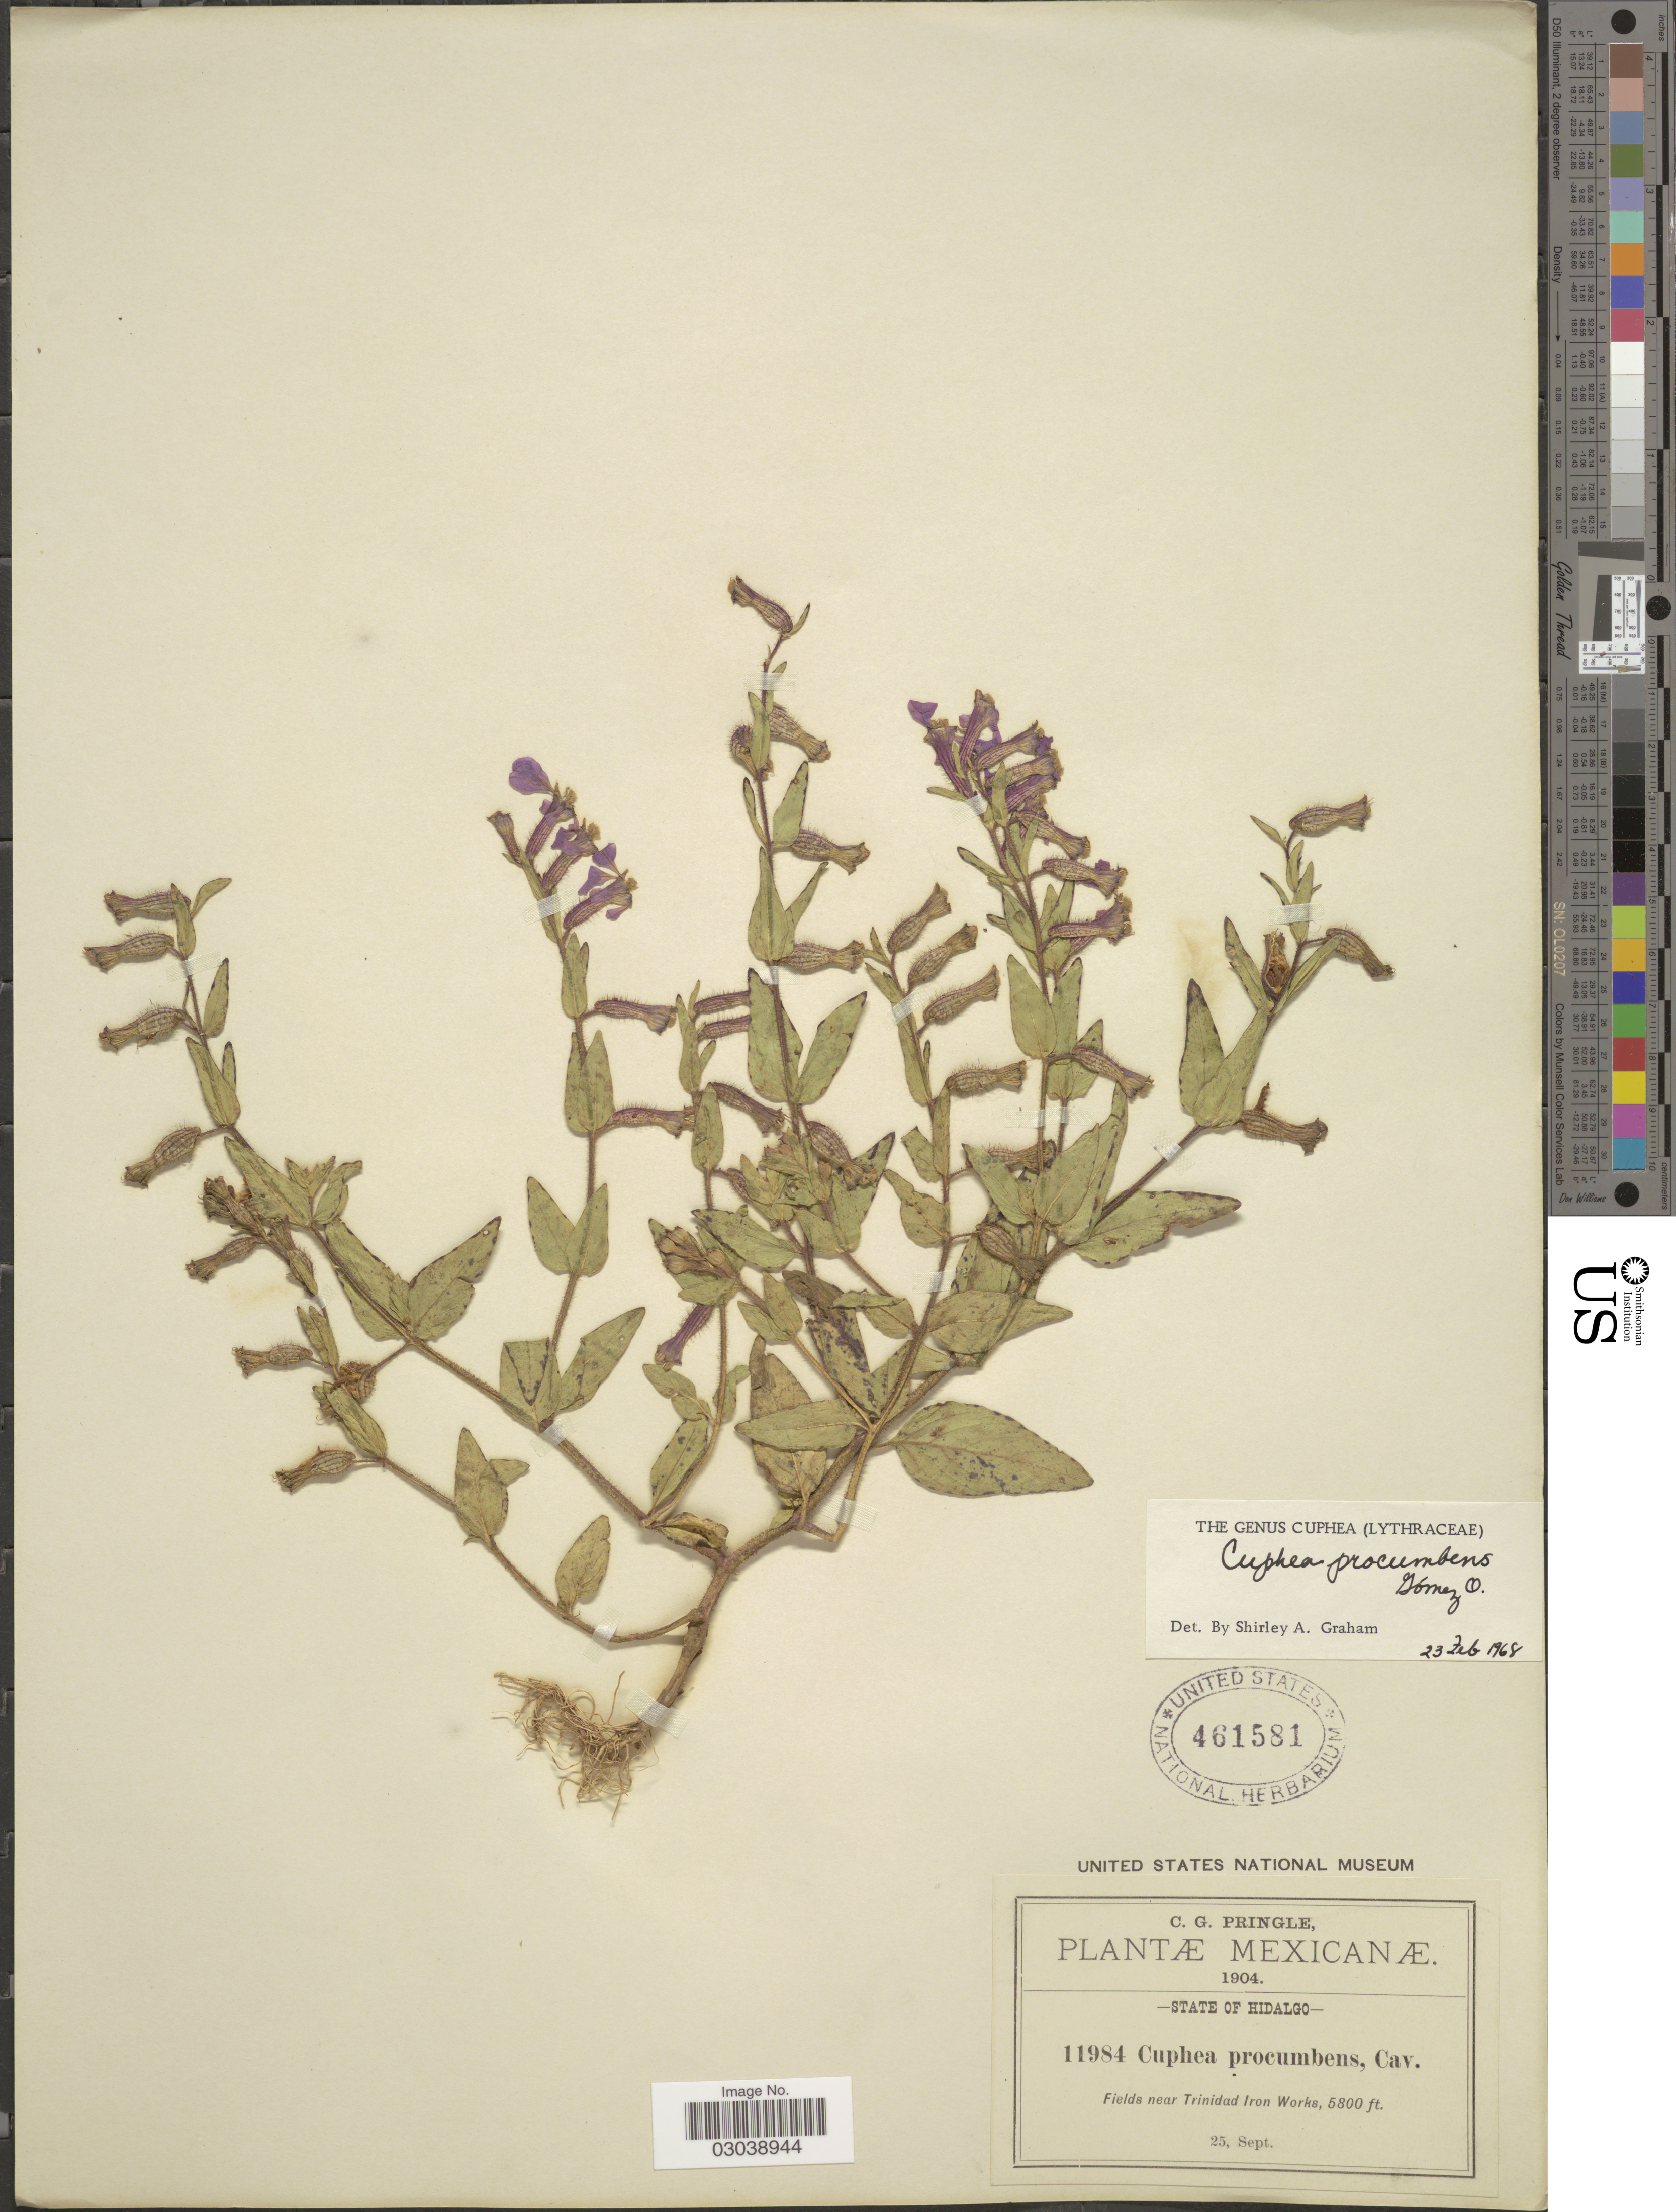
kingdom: Plantae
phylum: Tracheophyta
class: Magnoliopsida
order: Myrtales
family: Lythraceae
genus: Cuphea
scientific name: Cuphea procumbens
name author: L.D. Gómez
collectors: C. G. Pringle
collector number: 11984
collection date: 1904-09-25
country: Mexico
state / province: Hidalgo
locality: State of Hidalgo, Fields near Trinidad Iron Works.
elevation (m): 1768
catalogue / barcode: US 461581